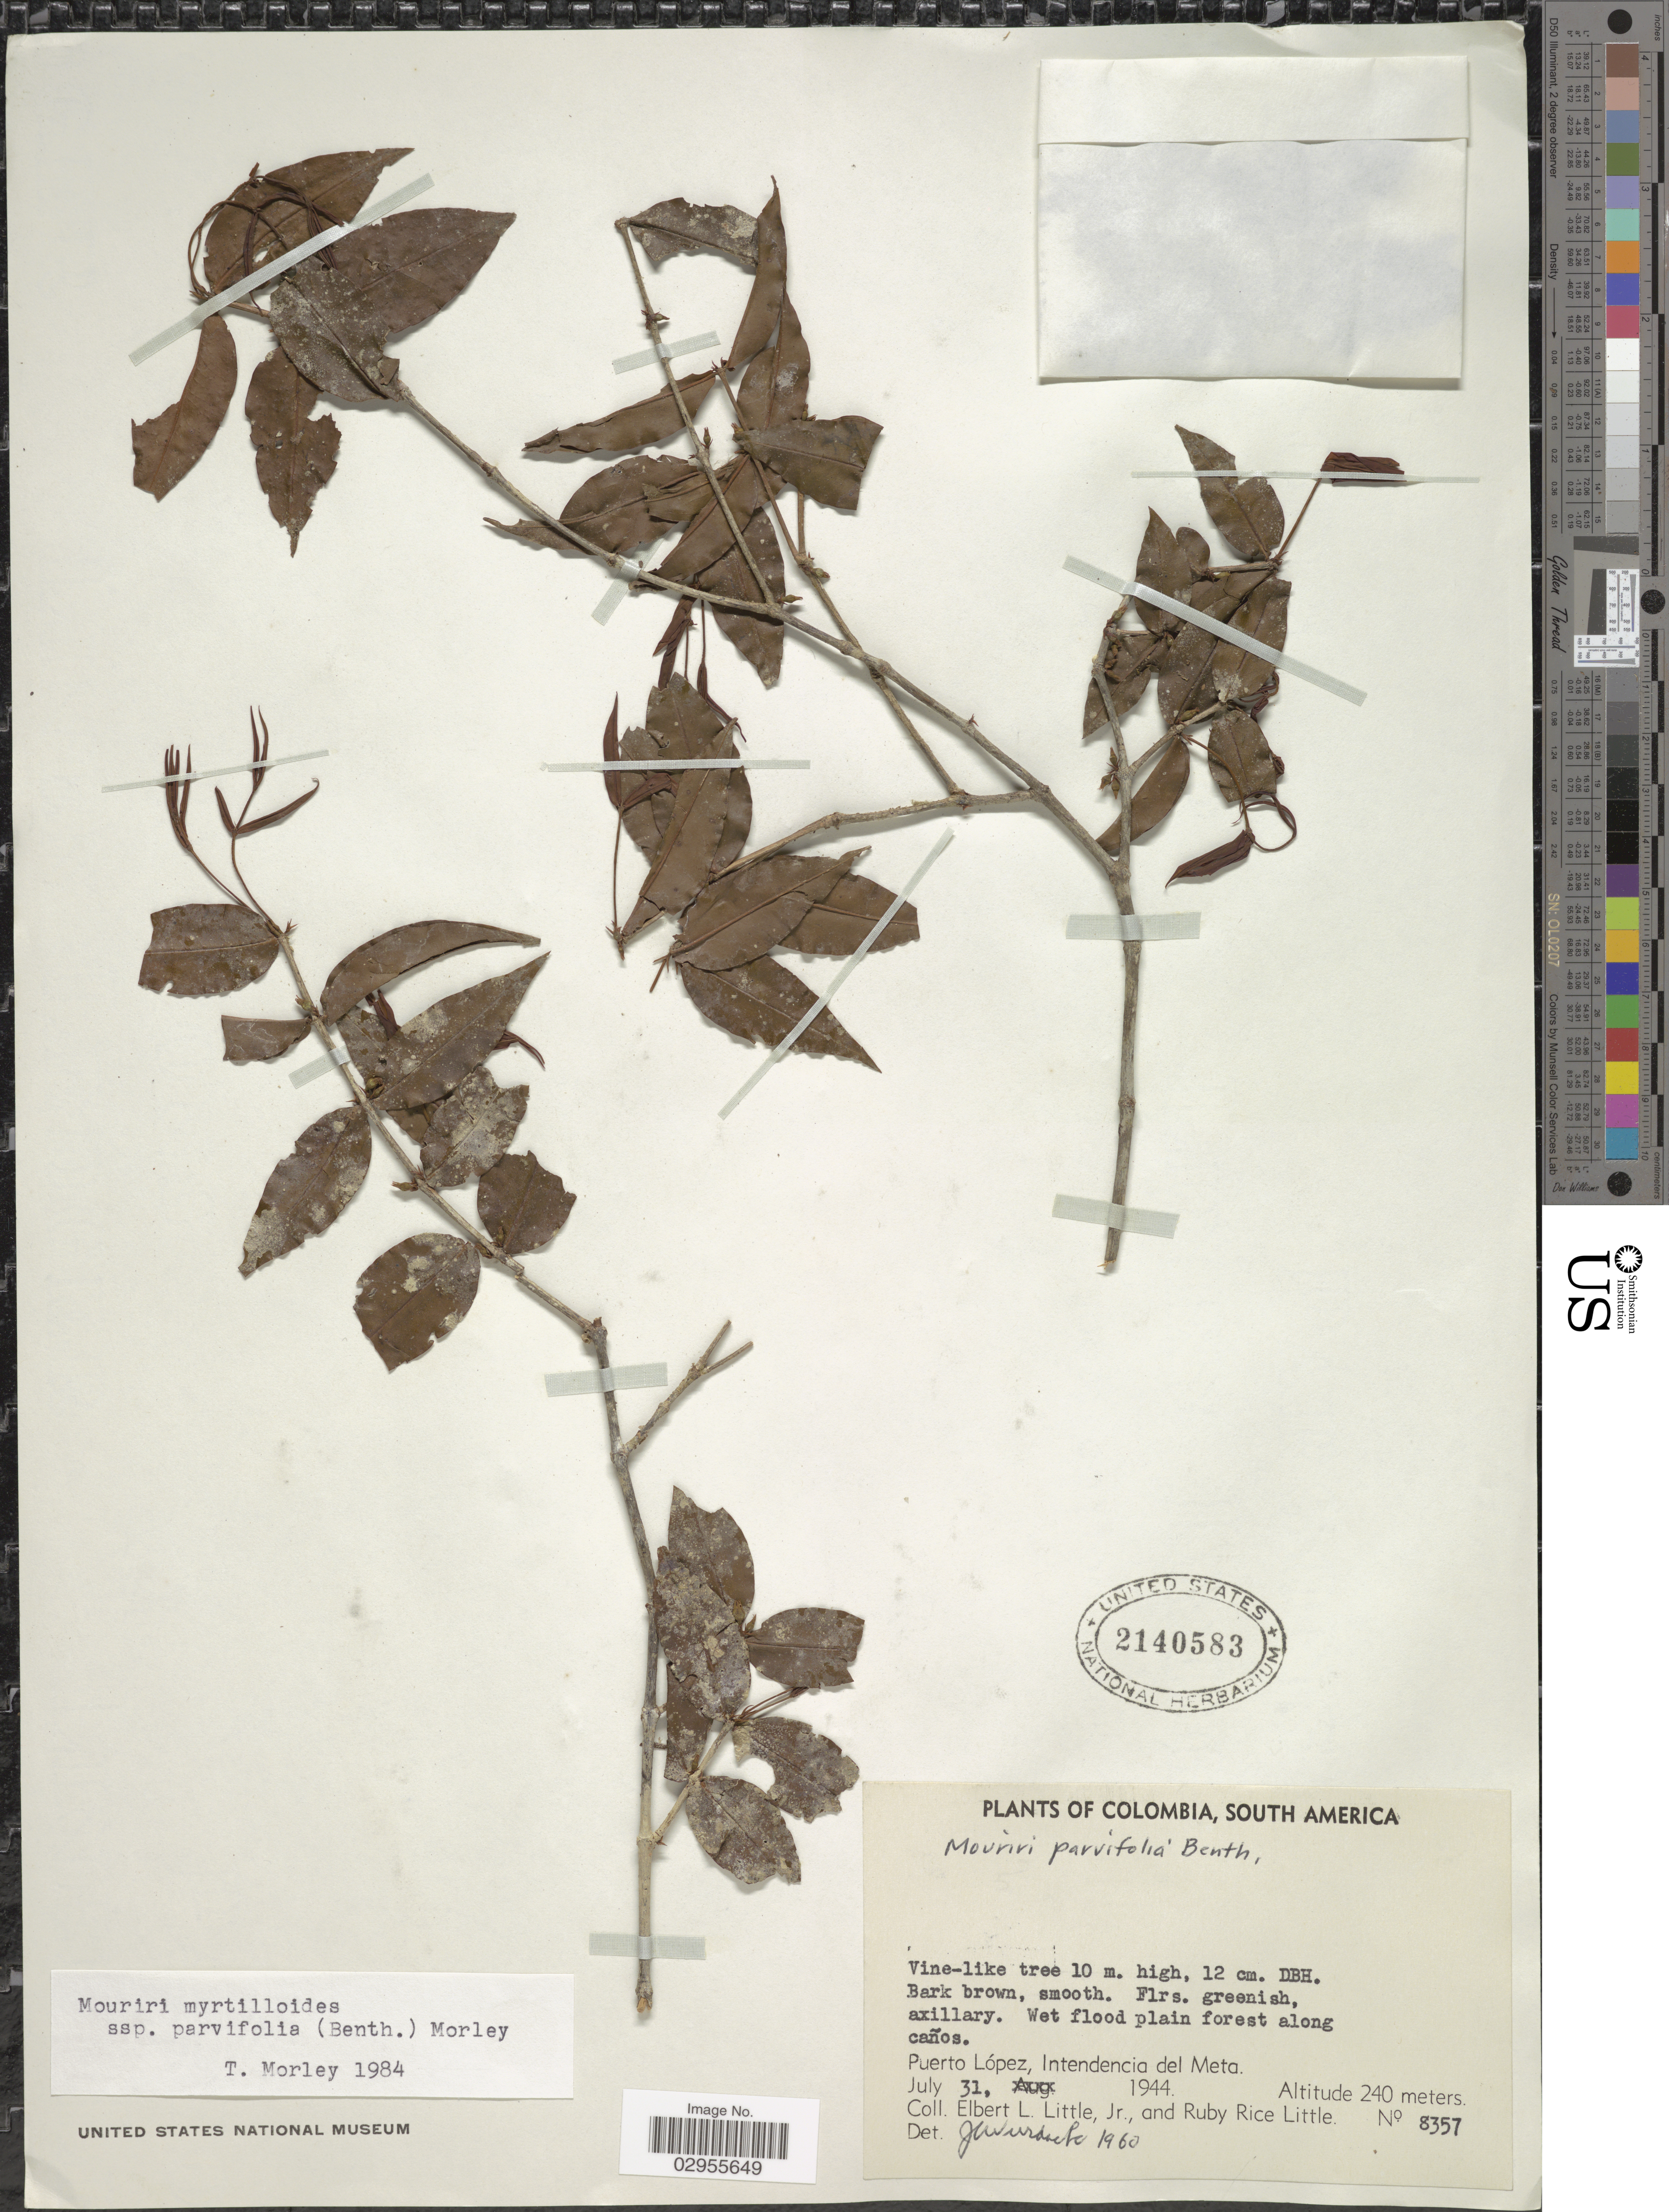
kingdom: Plantae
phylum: Tracheophyta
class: Magnoliopsida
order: Myrtales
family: Melastomataceae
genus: Mouriri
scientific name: Mouriri myrtilloides subsp. parvifolia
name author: (Benth.) Morley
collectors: E. L. Little & R. R. Little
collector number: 8357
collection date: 1944-07-31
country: Colombia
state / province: Meta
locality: Puerto López, Intendencia del Meta.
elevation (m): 240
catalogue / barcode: US 2140583